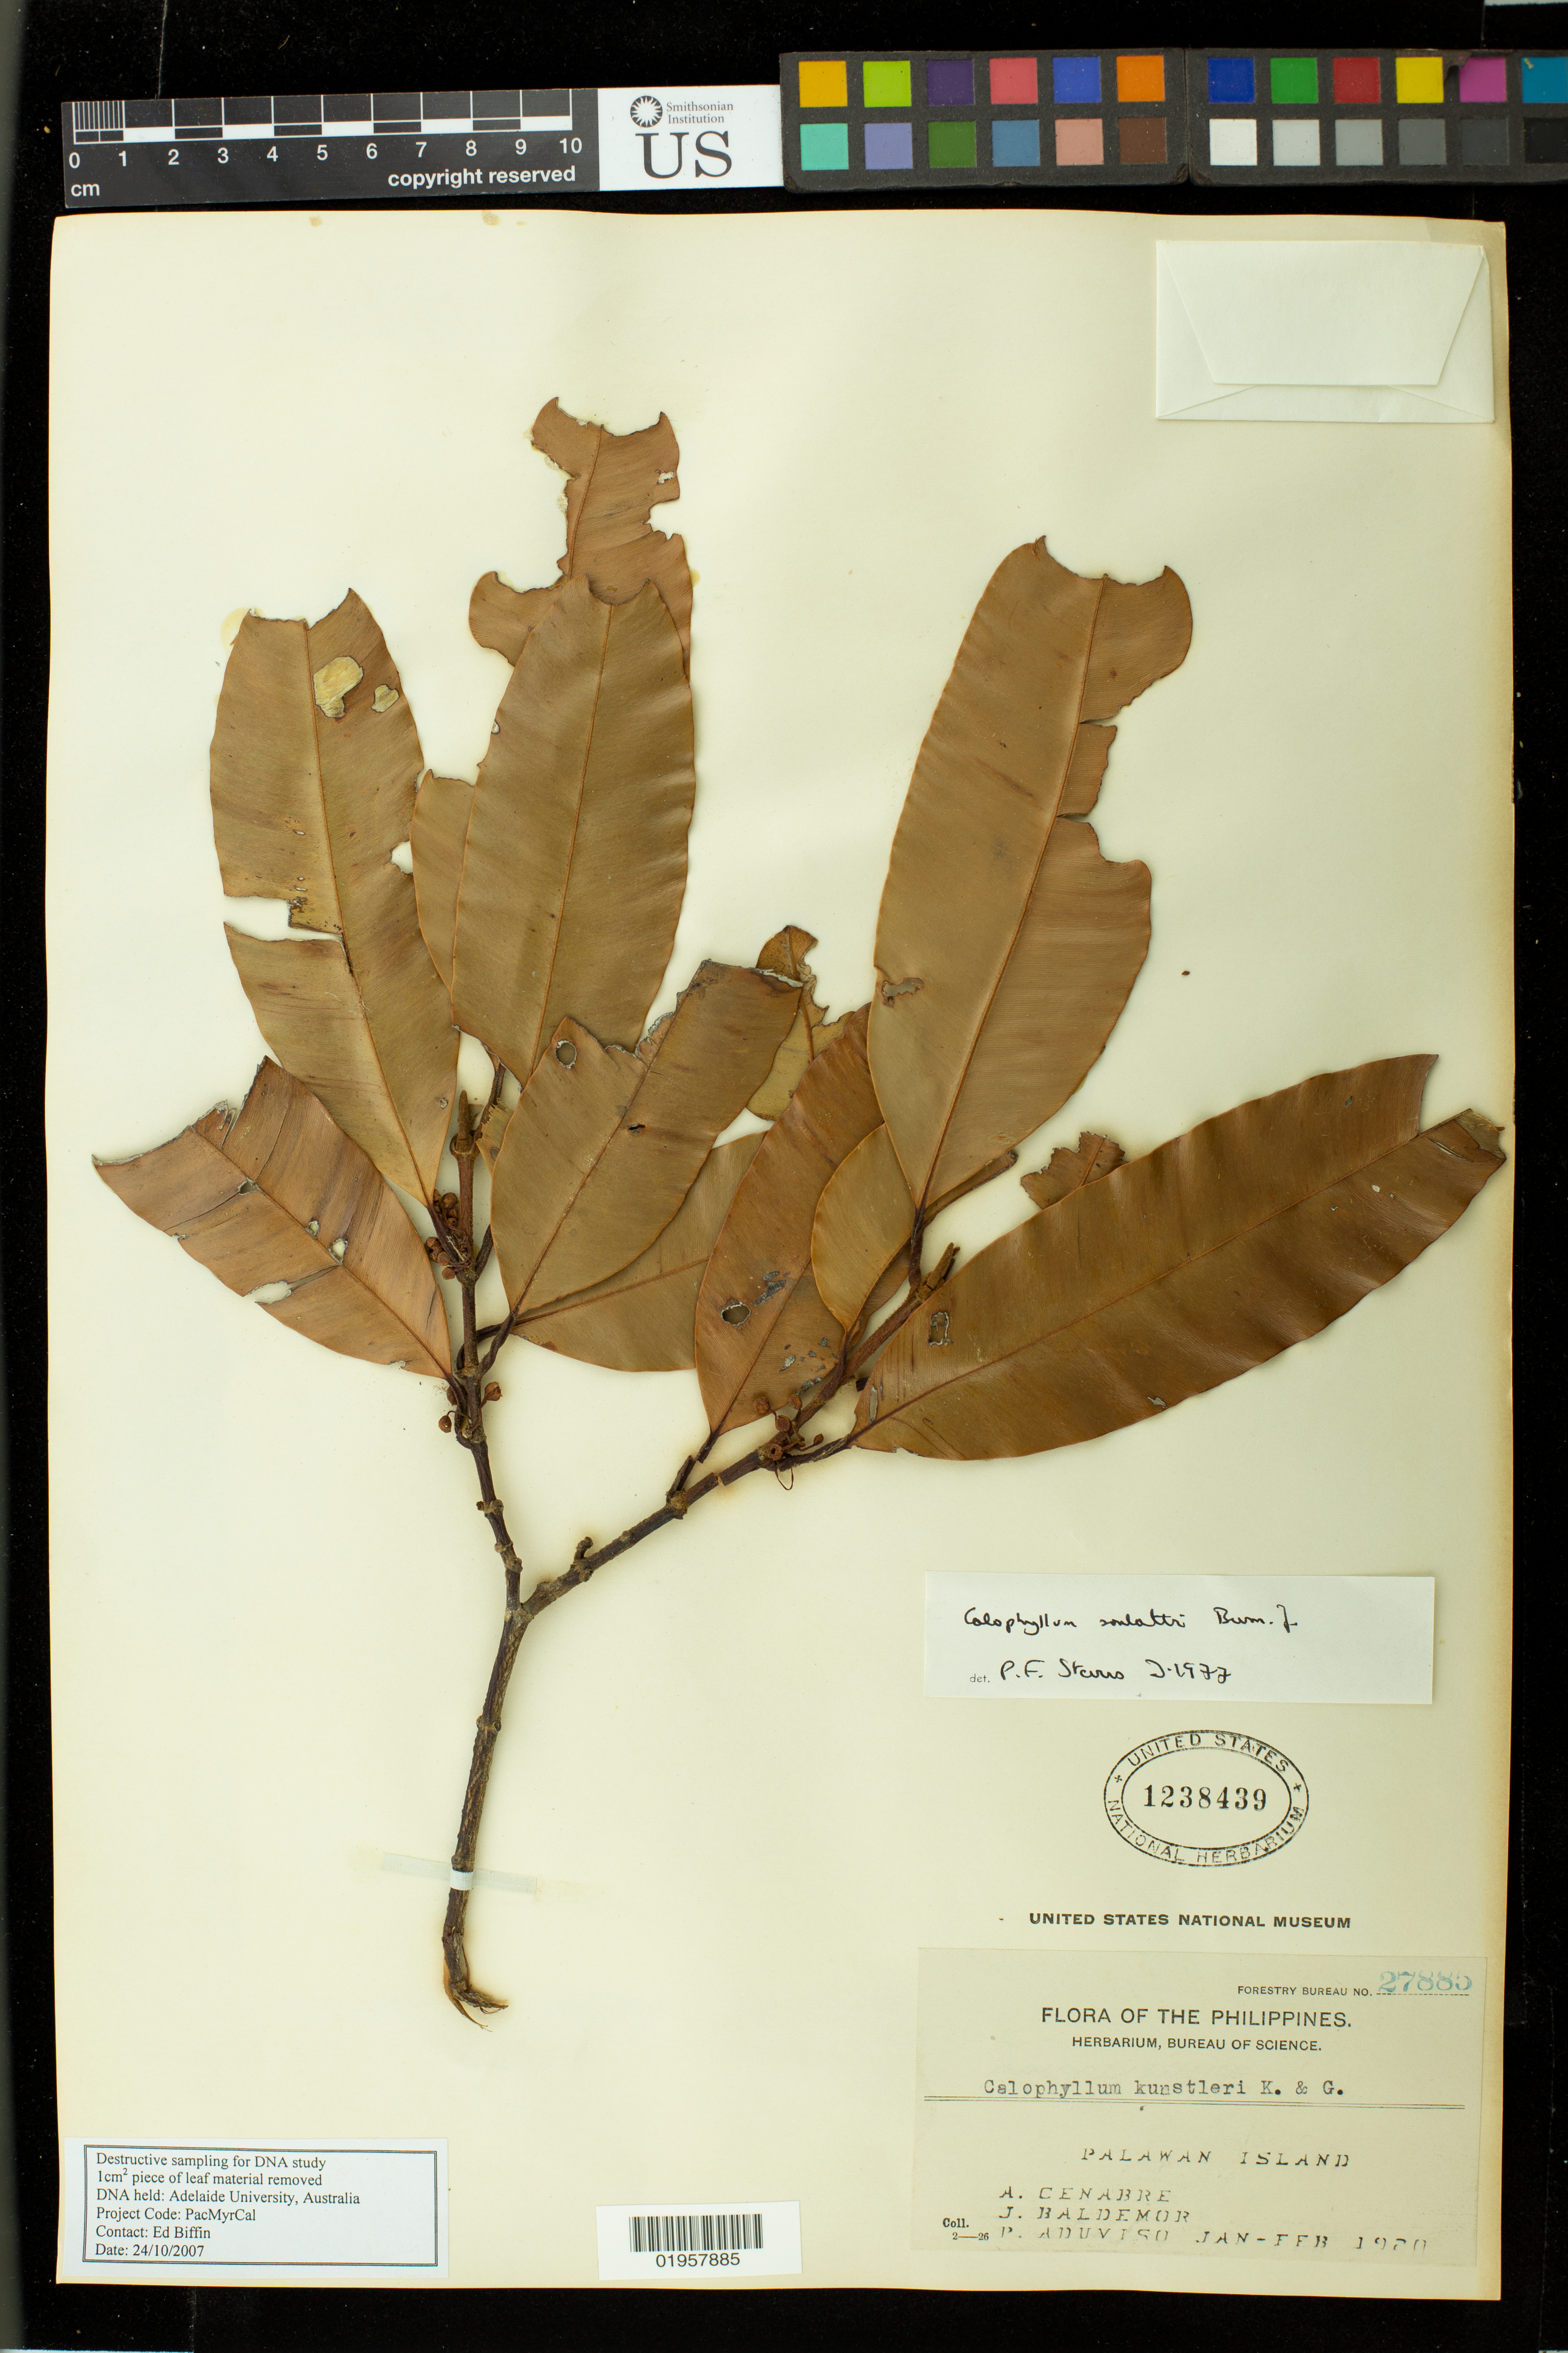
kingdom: Plantae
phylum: Tracheophyta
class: Magnoliopsida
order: Malpighiales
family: Calophyllaceae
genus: Calophyllum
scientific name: Calophyllum soulattri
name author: Burm. f.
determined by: Stevens, P. F.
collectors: A. Cenabre, J. Baldemor & P. Aduviso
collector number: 27885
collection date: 1920-01/1920-02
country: Philippines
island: Palawan I.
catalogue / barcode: US 1238439